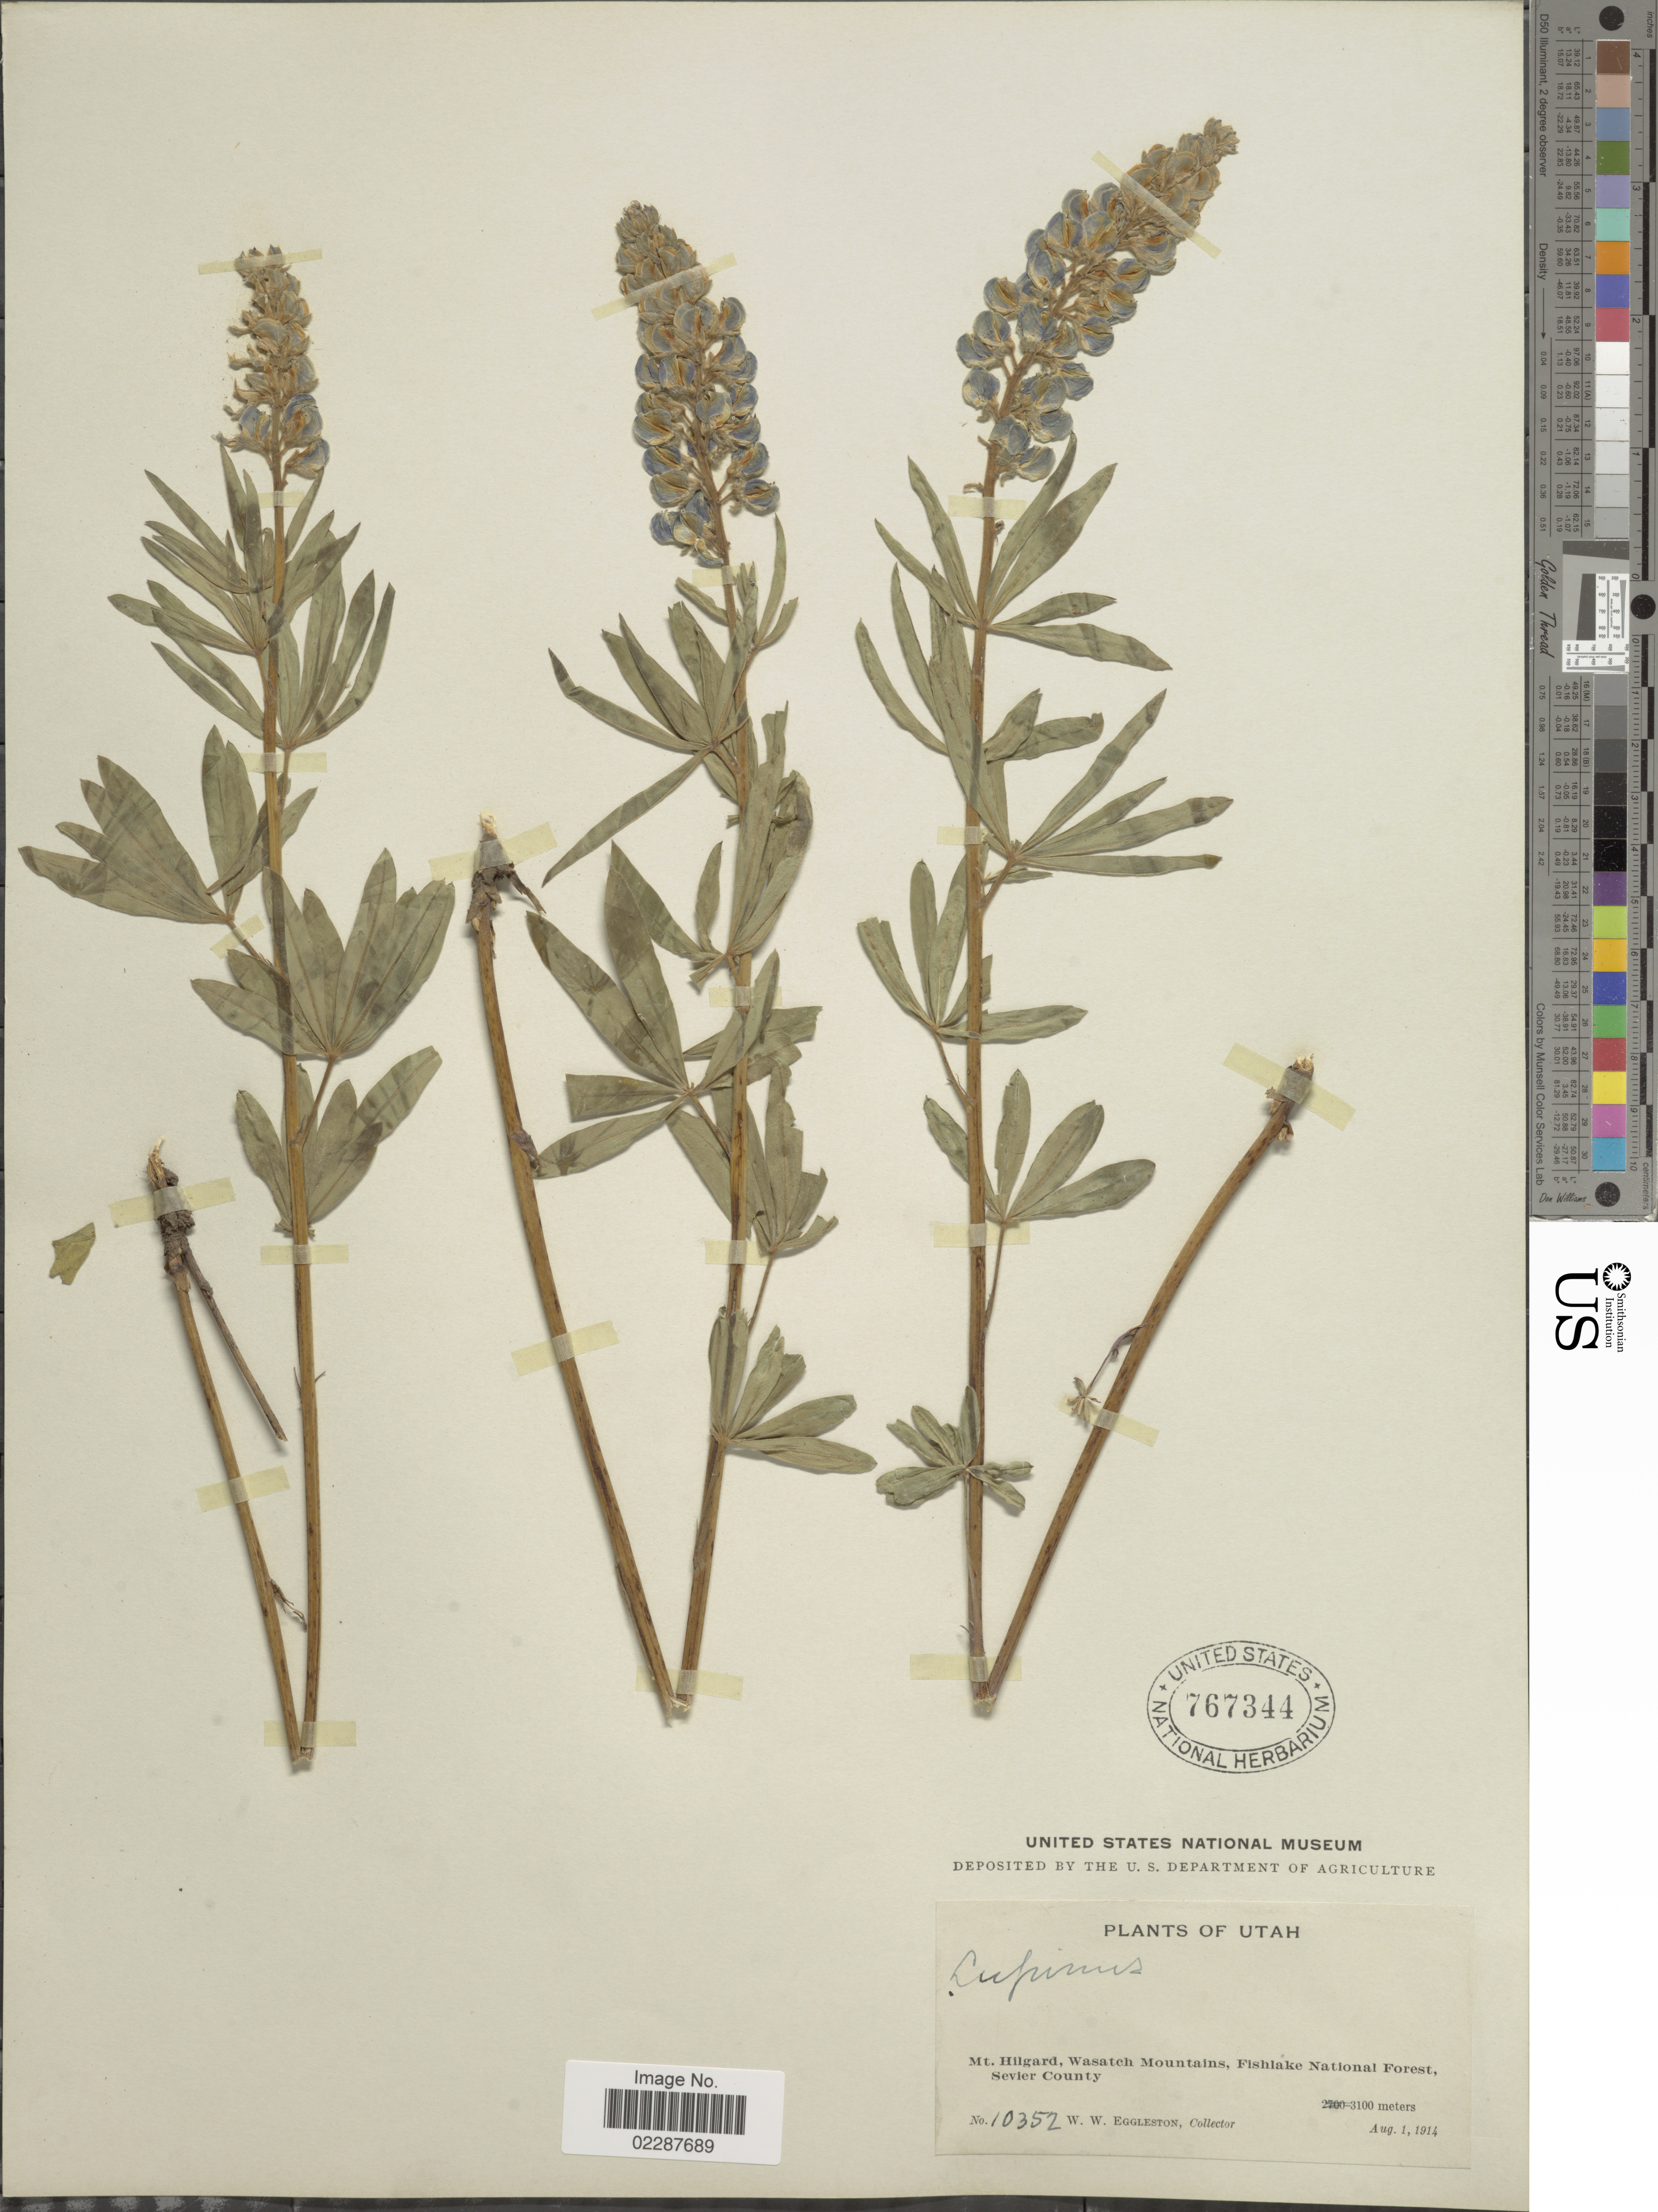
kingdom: Plantae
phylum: Tracheophyta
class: Magnoliopsida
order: Fabales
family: Fabaceae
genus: Lupinus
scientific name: Lupinus spathulatus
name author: Rydb.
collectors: W. W. Eggleston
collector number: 10352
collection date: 1914-08-01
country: United States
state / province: Utah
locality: Mt. Hilgard, Wasatch Mountains, Fishlake National Forest, Sevier County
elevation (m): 3100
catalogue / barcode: US 767344